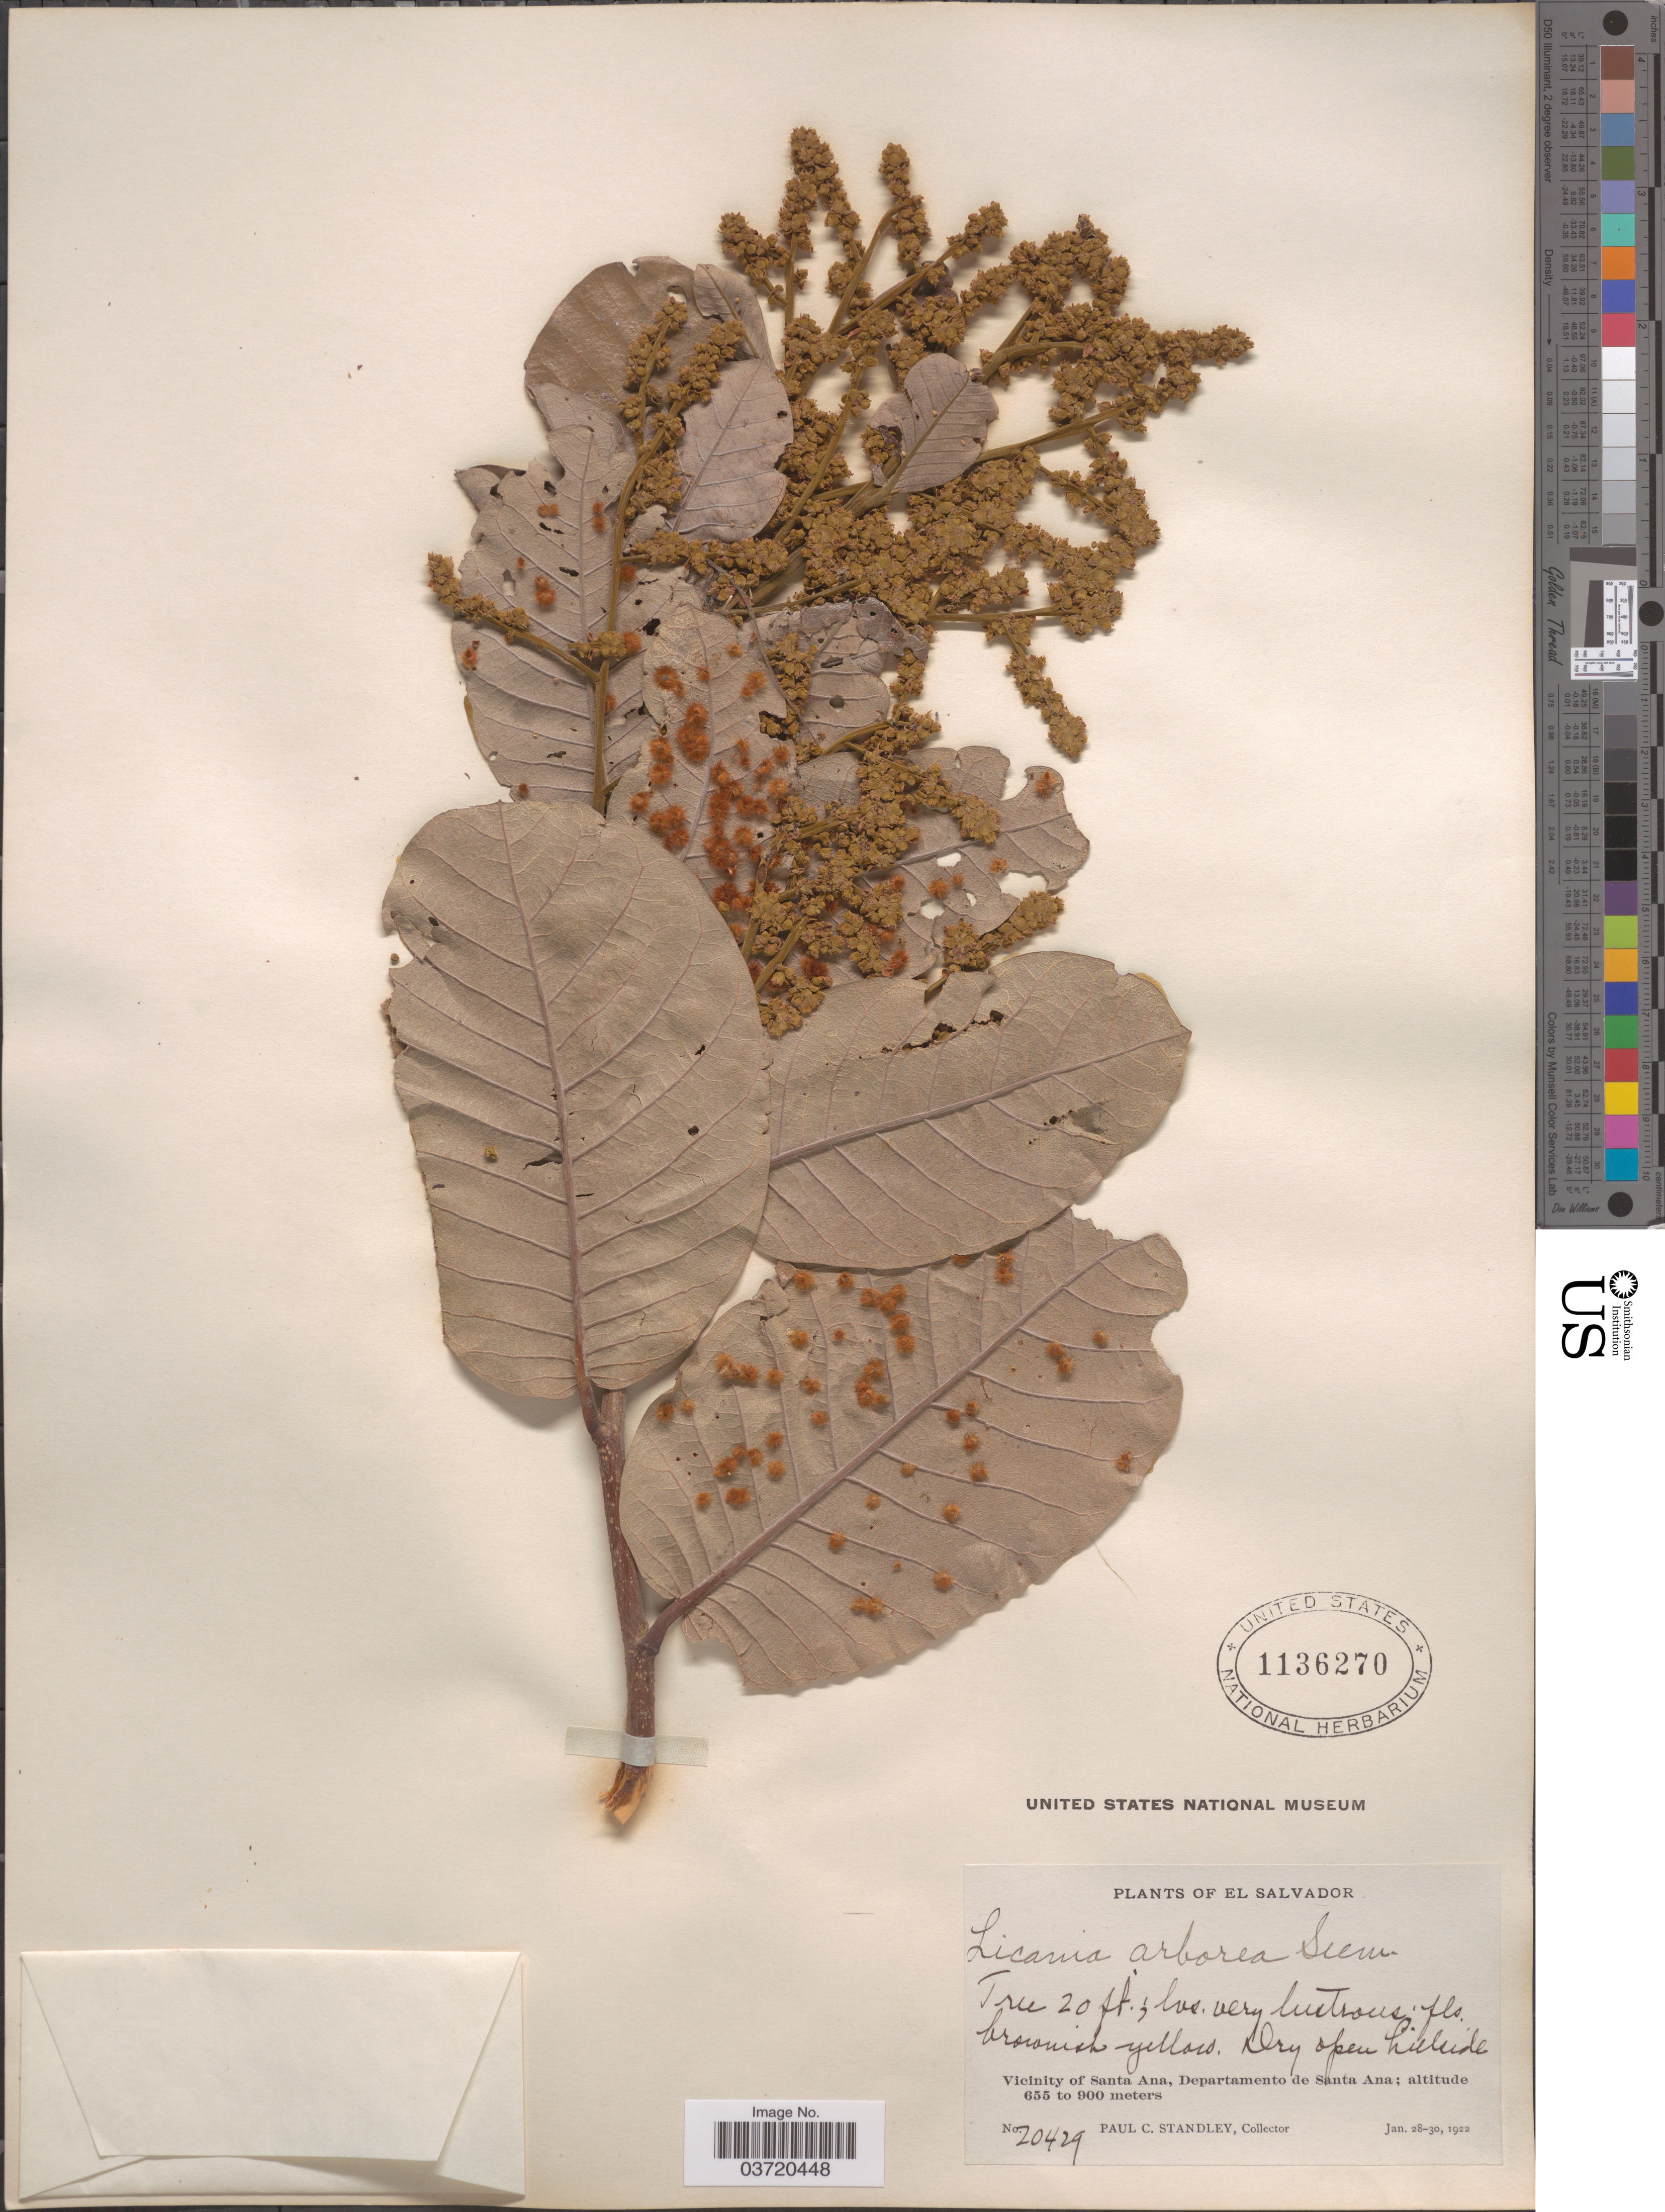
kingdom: Plantae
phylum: Tracheophyta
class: Magnoliopsida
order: Malpighiales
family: Chrysobalanaceae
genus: Microdesmia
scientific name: Microdesmia arborea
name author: (Seem.) Sothers & Prance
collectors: P. C. Standley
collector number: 20429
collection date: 1922-01-28/1922-01-30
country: El Salvador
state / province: Santa Ana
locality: Vicinity of Santa Ana, Departamento de Santa Ana.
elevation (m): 655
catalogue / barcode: US 1136270